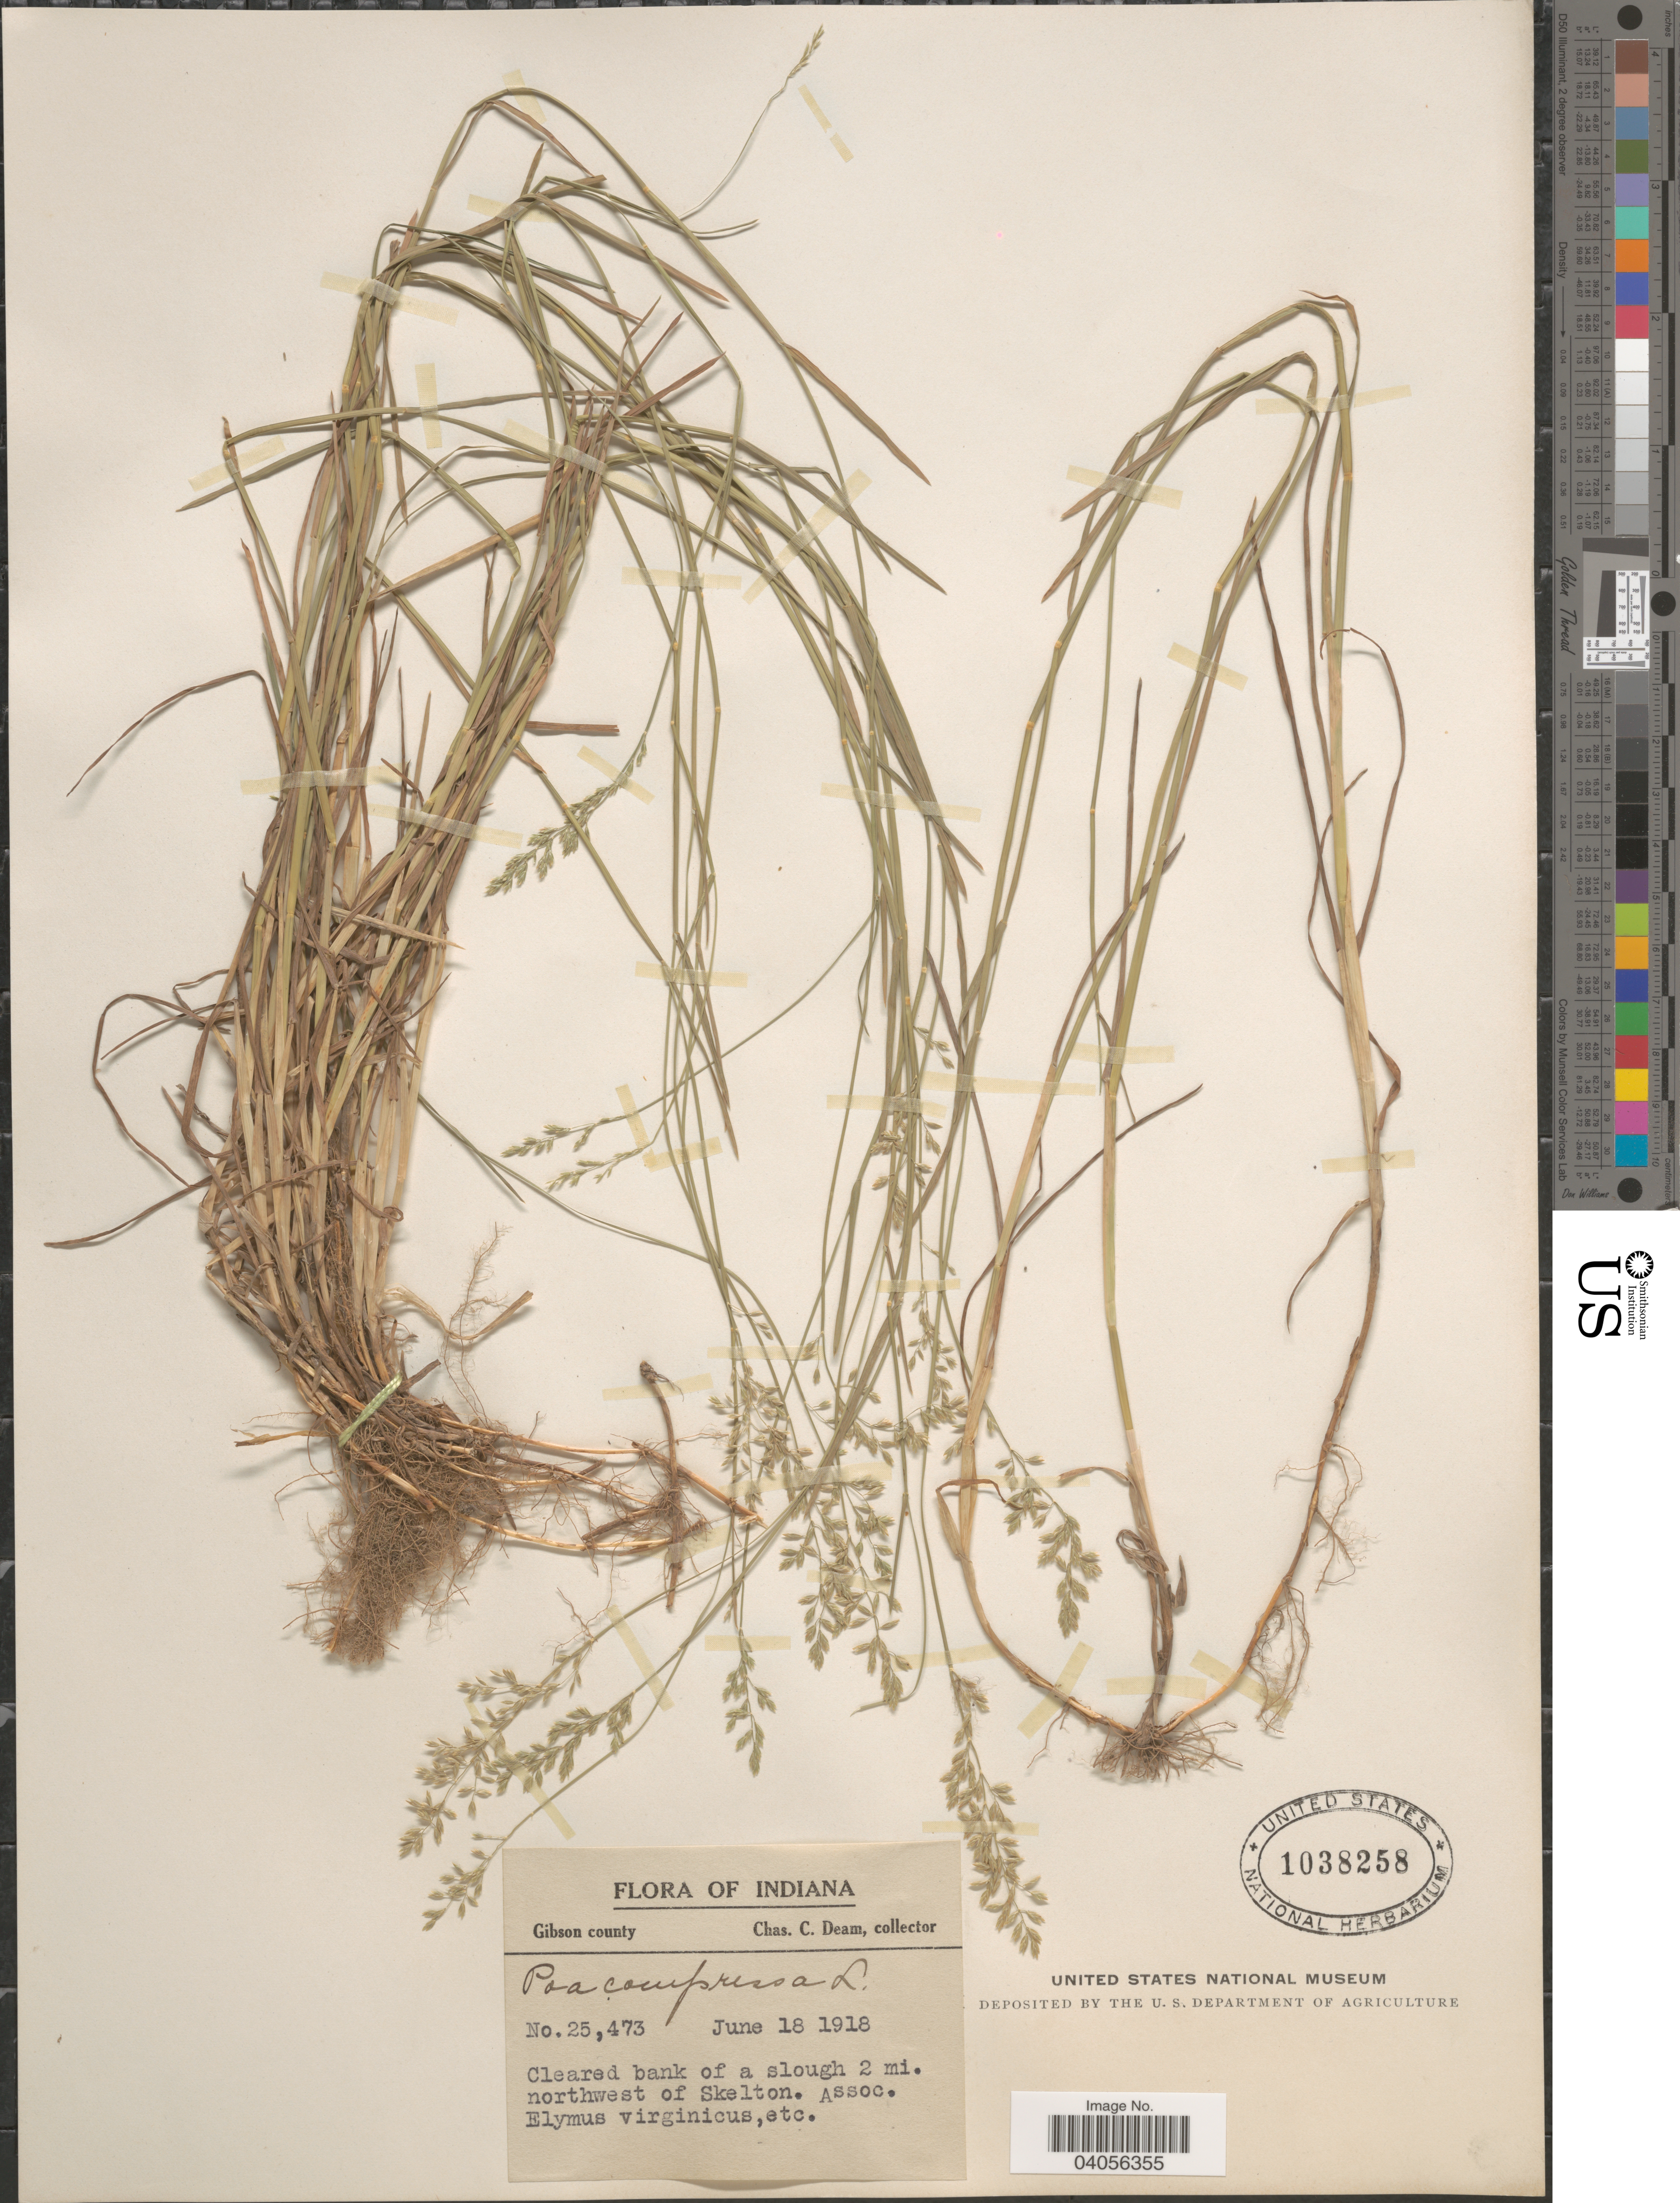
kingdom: Plantae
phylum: Tracheophyta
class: Liliopsida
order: Poales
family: Poaceae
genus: Poa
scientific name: Poa compressa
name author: L.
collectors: C. C. Deam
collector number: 25473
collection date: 1918-06-18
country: United States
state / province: Indiana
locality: Gibson County. Cleared bank of a slough 2 mi. northwest of Skelton.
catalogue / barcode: US 1038258